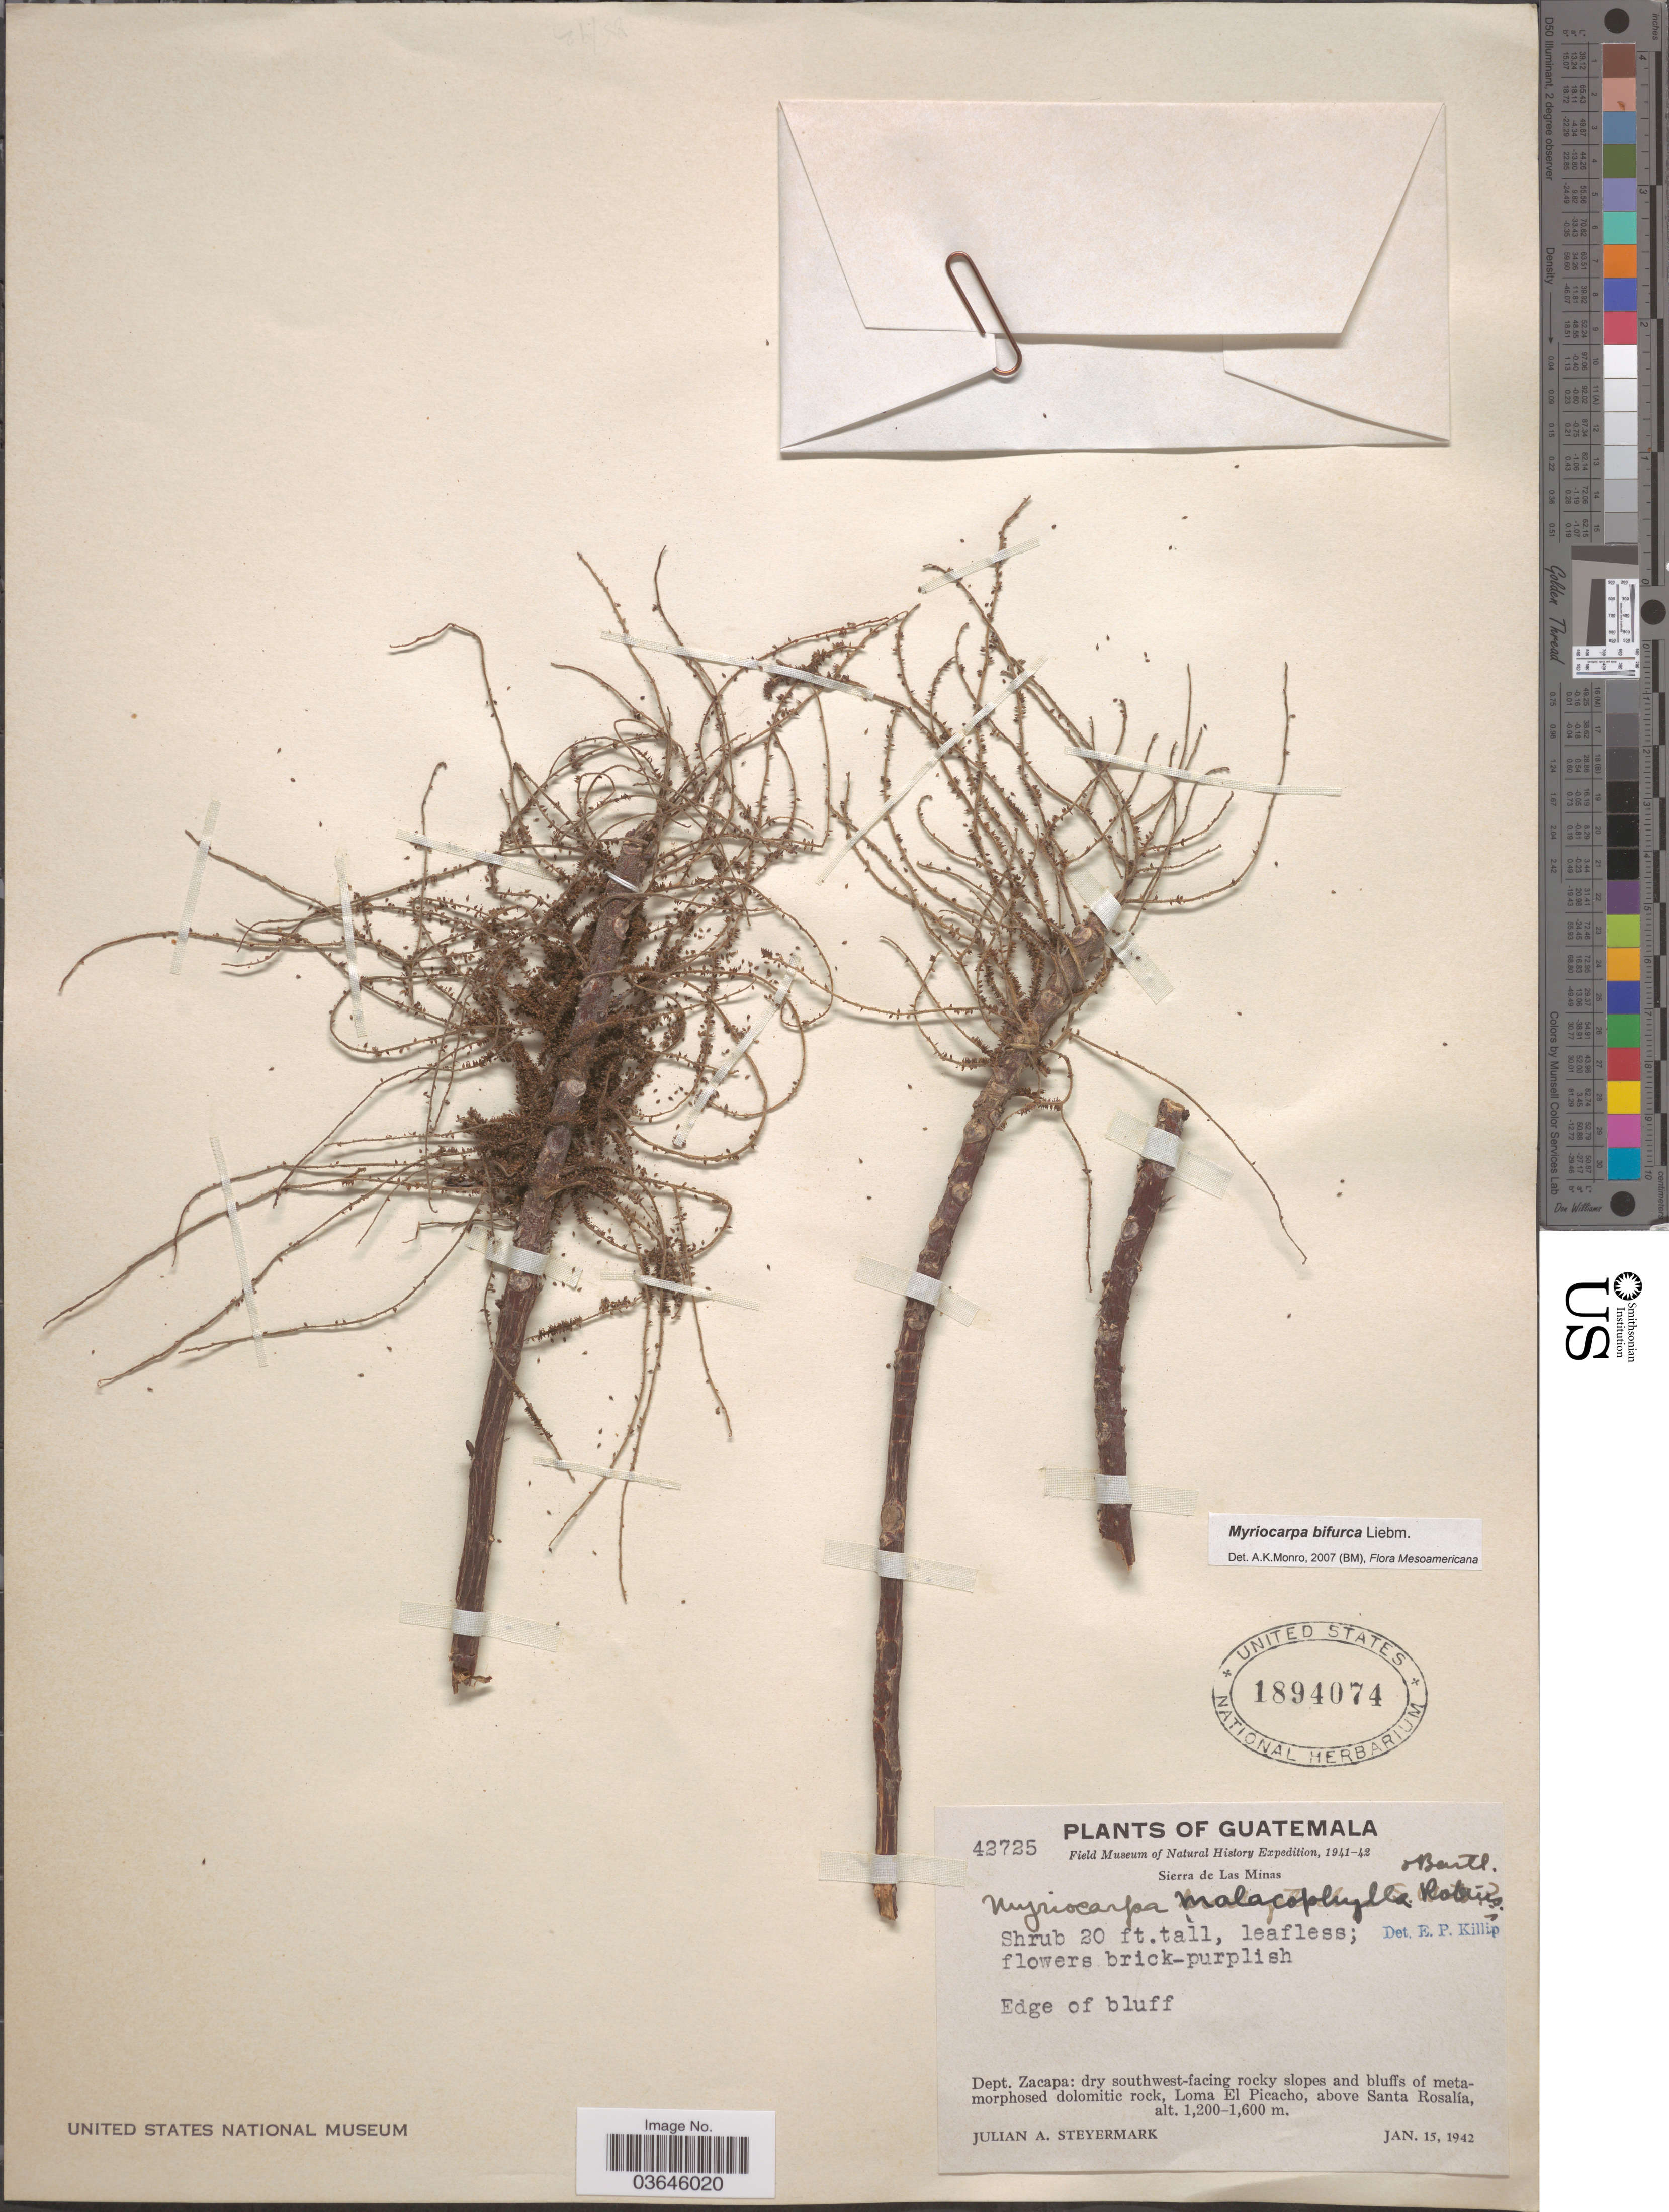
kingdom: Plantae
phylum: Tracheophyta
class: Magnoliopsida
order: Rosales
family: Urticaceae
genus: Myriocarpa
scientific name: Myriocarpa bifurca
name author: Liebm.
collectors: J. Steyermark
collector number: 42725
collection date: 1942-01-15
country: Guatemala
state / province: Zacapa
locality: Sierra de Las Minas. Dept. Zacapa: Loma El Picacho, above Santa Rosalía.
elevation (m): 1200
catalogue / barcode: US 1894074